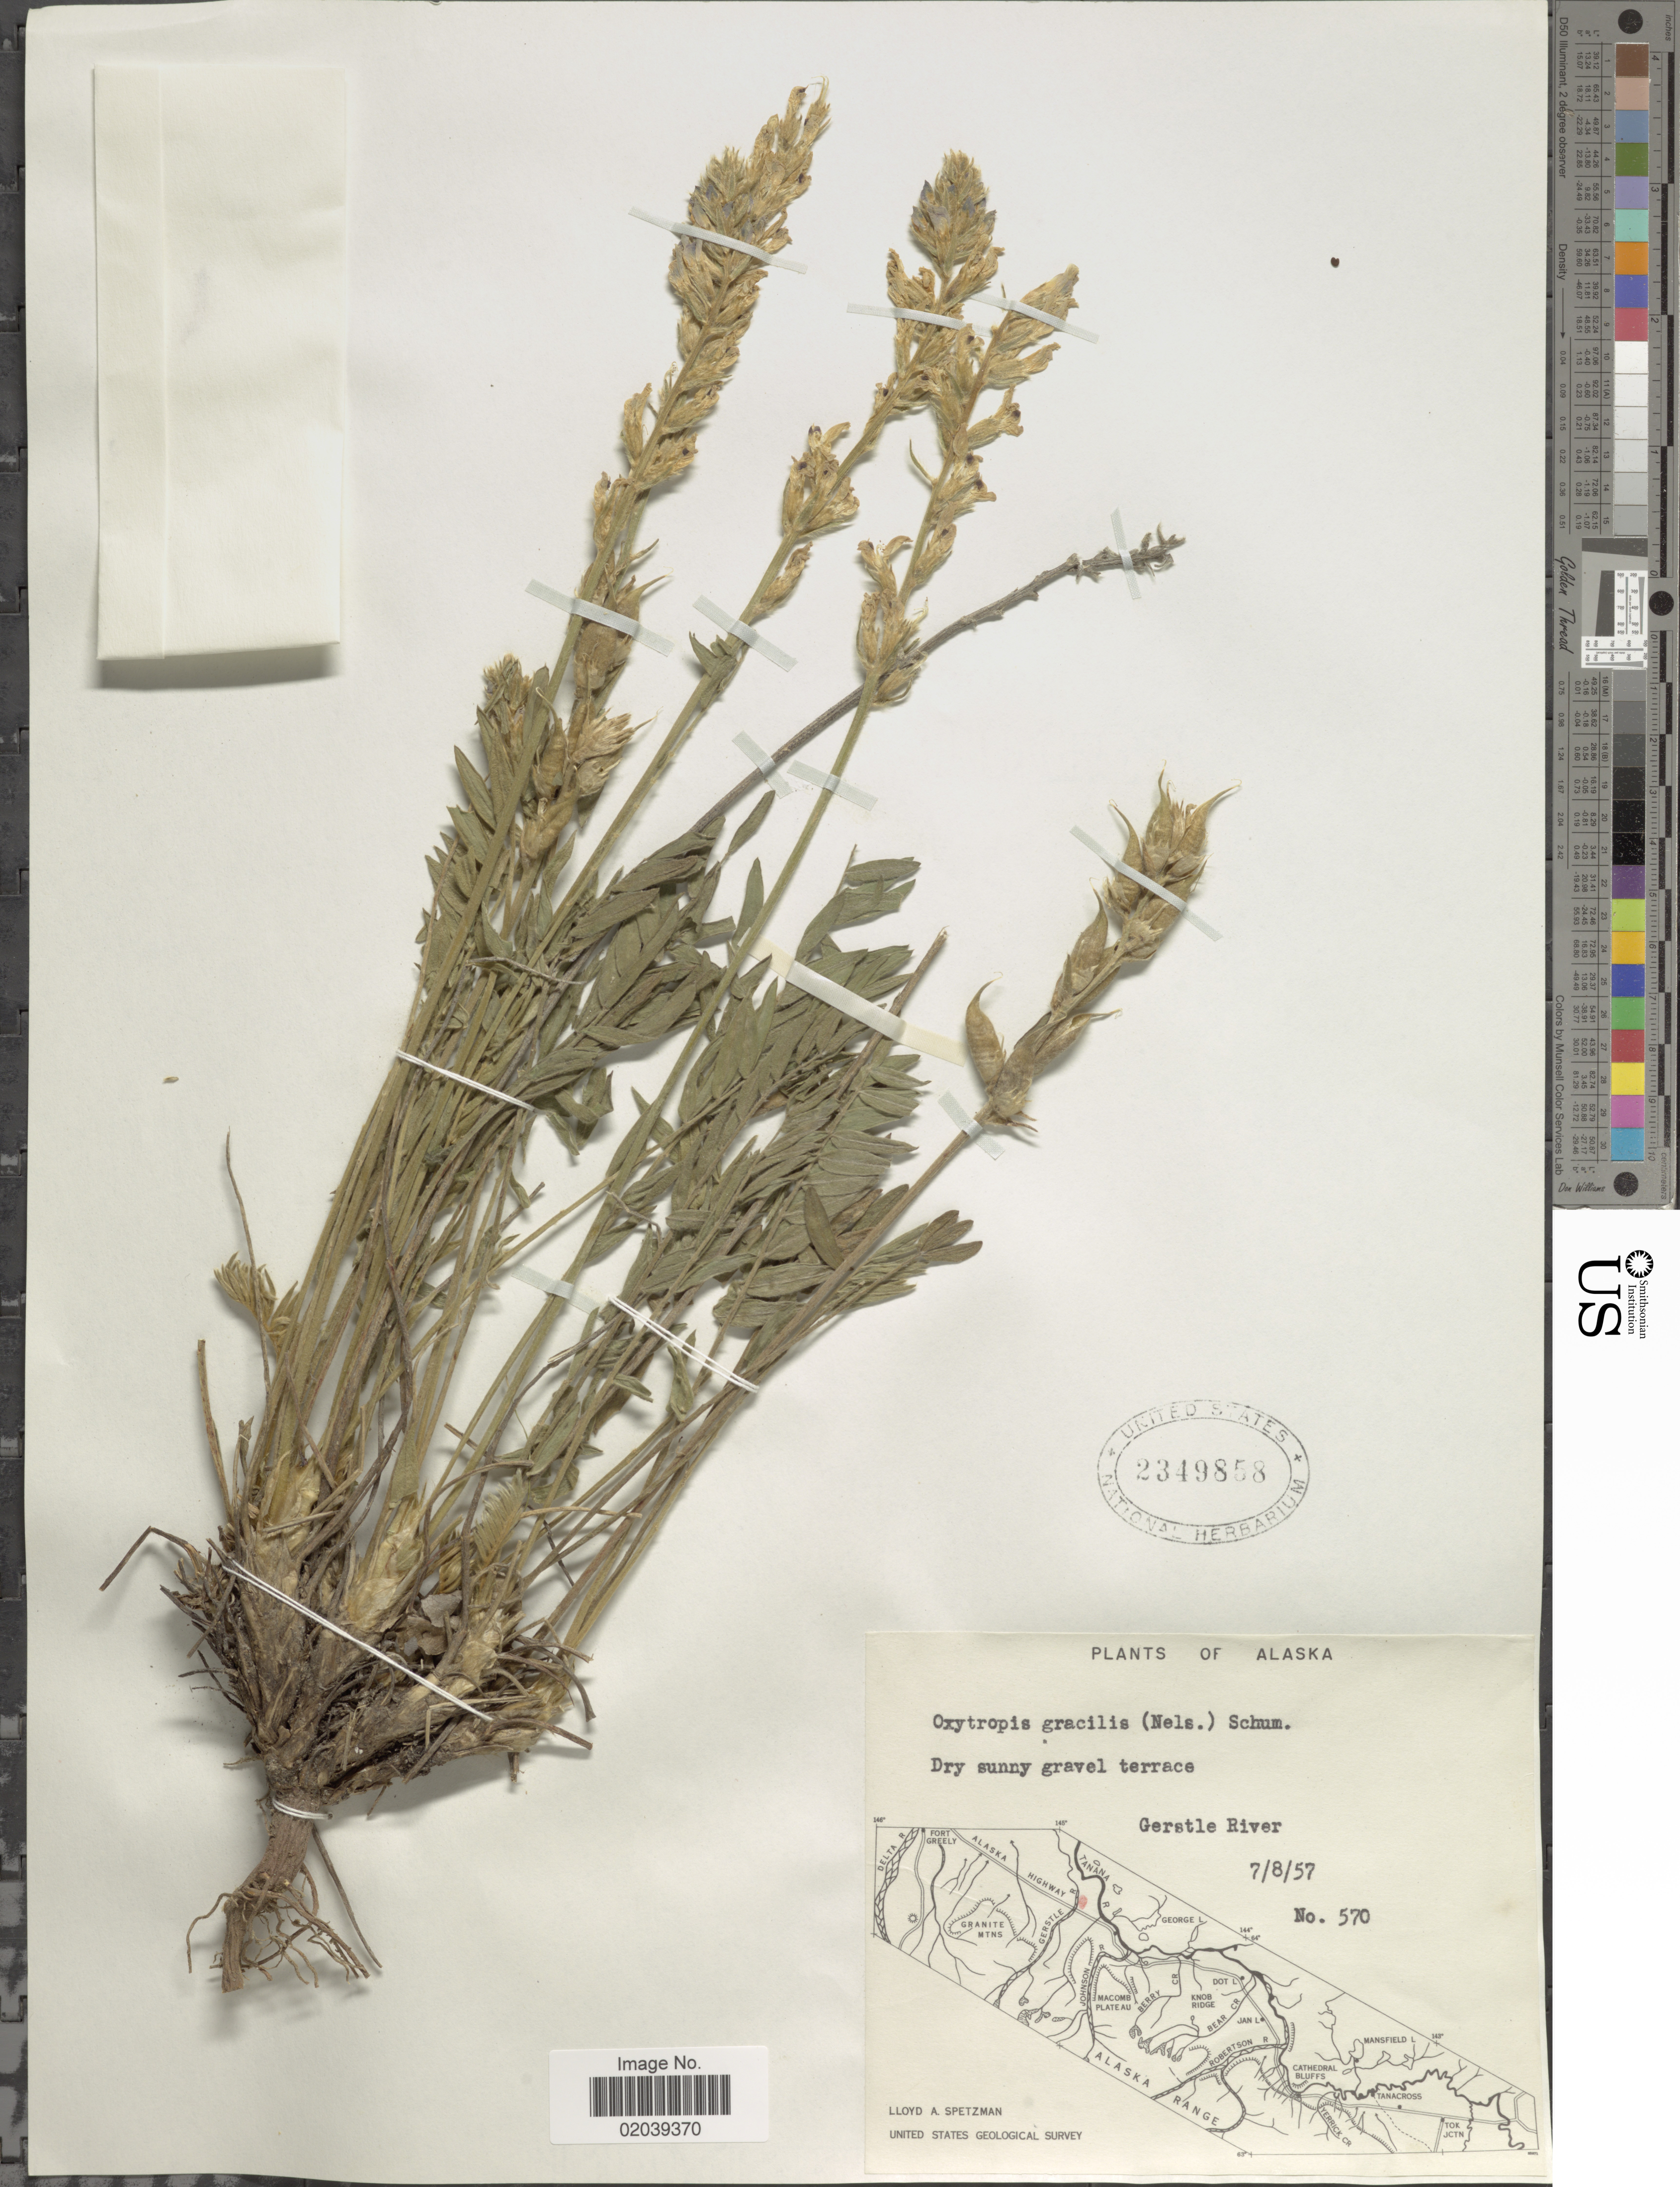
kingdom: Plantae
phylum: Tracheophyta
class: Magnoliopsida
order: Fabales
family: Fabaceae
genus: Oxytropis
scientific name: Oxytropis campestris var. gracilis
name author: (A. Nelson) Barneby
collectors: L. Spetzman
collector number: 570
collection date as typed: Transcribed d/m/y: 8/7/57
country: United States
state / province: Alaska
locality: Gerstle River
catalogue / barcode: US 2349858